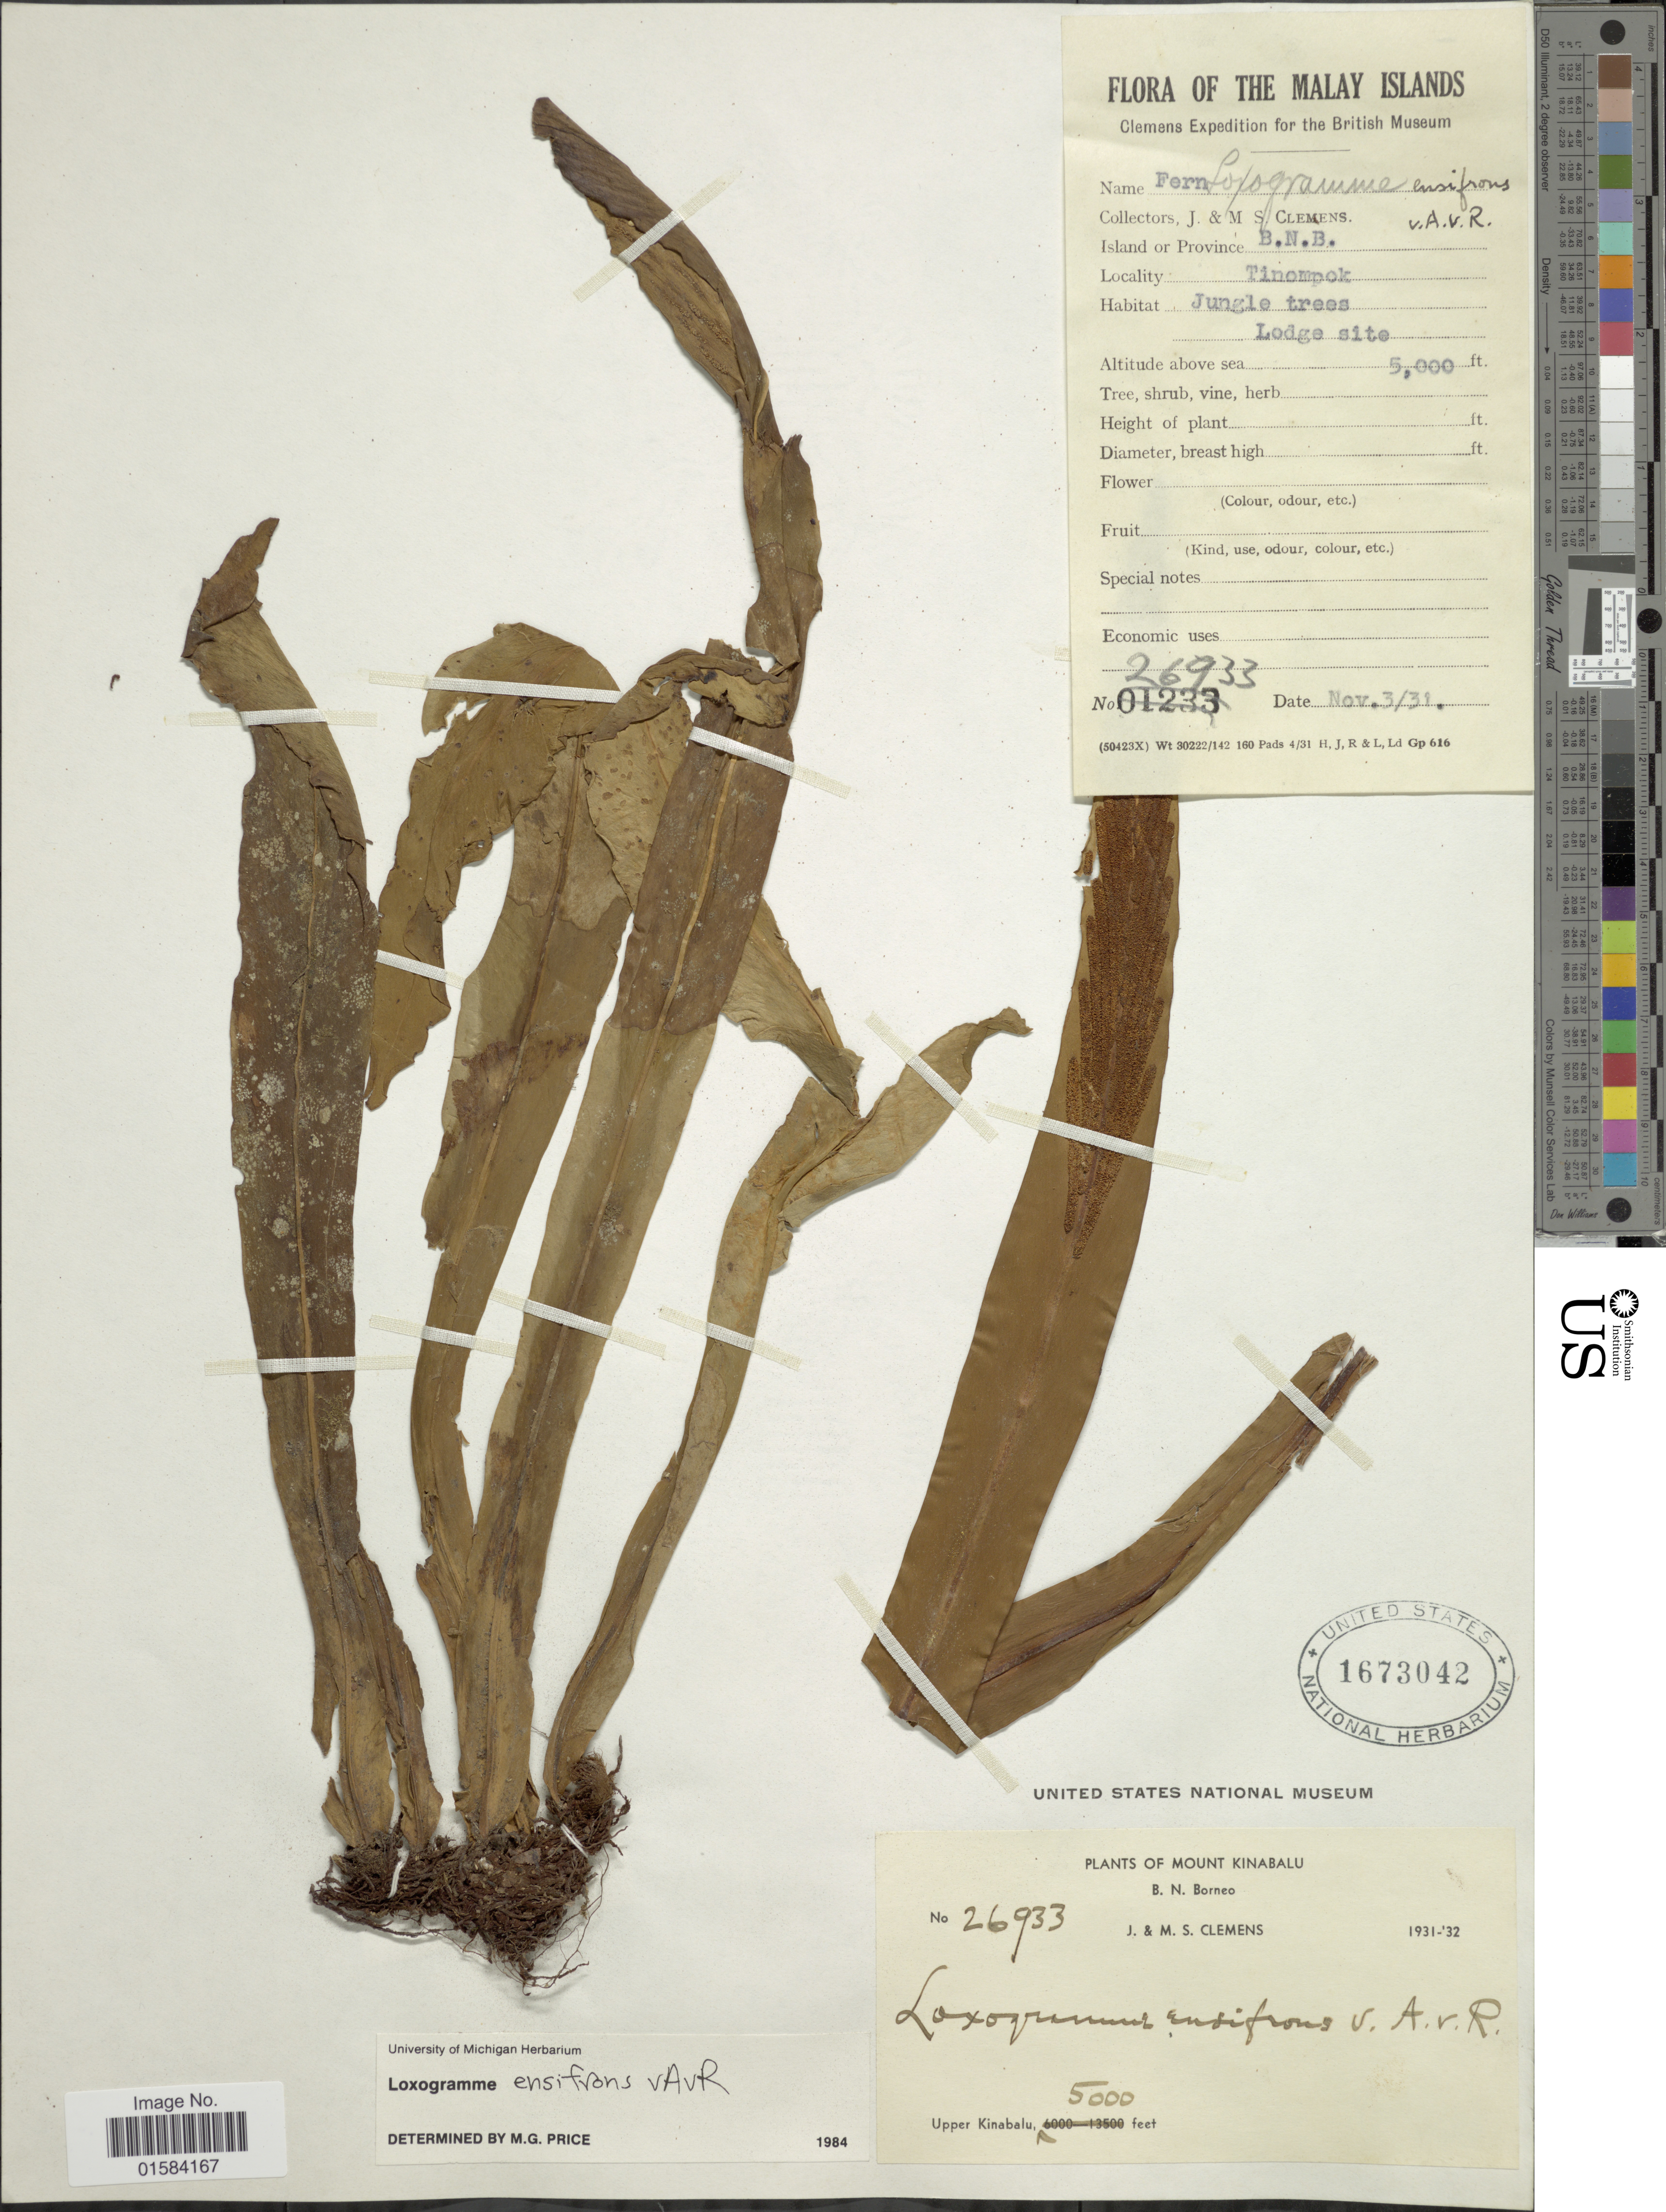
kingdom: Plantae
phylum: Tracheophyta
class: Polypodiopsida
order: Polypodiales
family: Polypodiaceae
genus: Loxogramme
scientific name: Loxogramme ensifrons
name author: Alderw.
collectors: J. Clemens & M. S. Clemens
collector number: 26933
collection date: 1931-11-03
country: Malaysia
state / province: Sabah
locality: The Malay Islands, Island or Province B.N.B., Tinompok, Mount KInabaku, B.N Borneo, Upper Kinabalu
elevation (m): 1524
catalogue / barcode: US 1673042